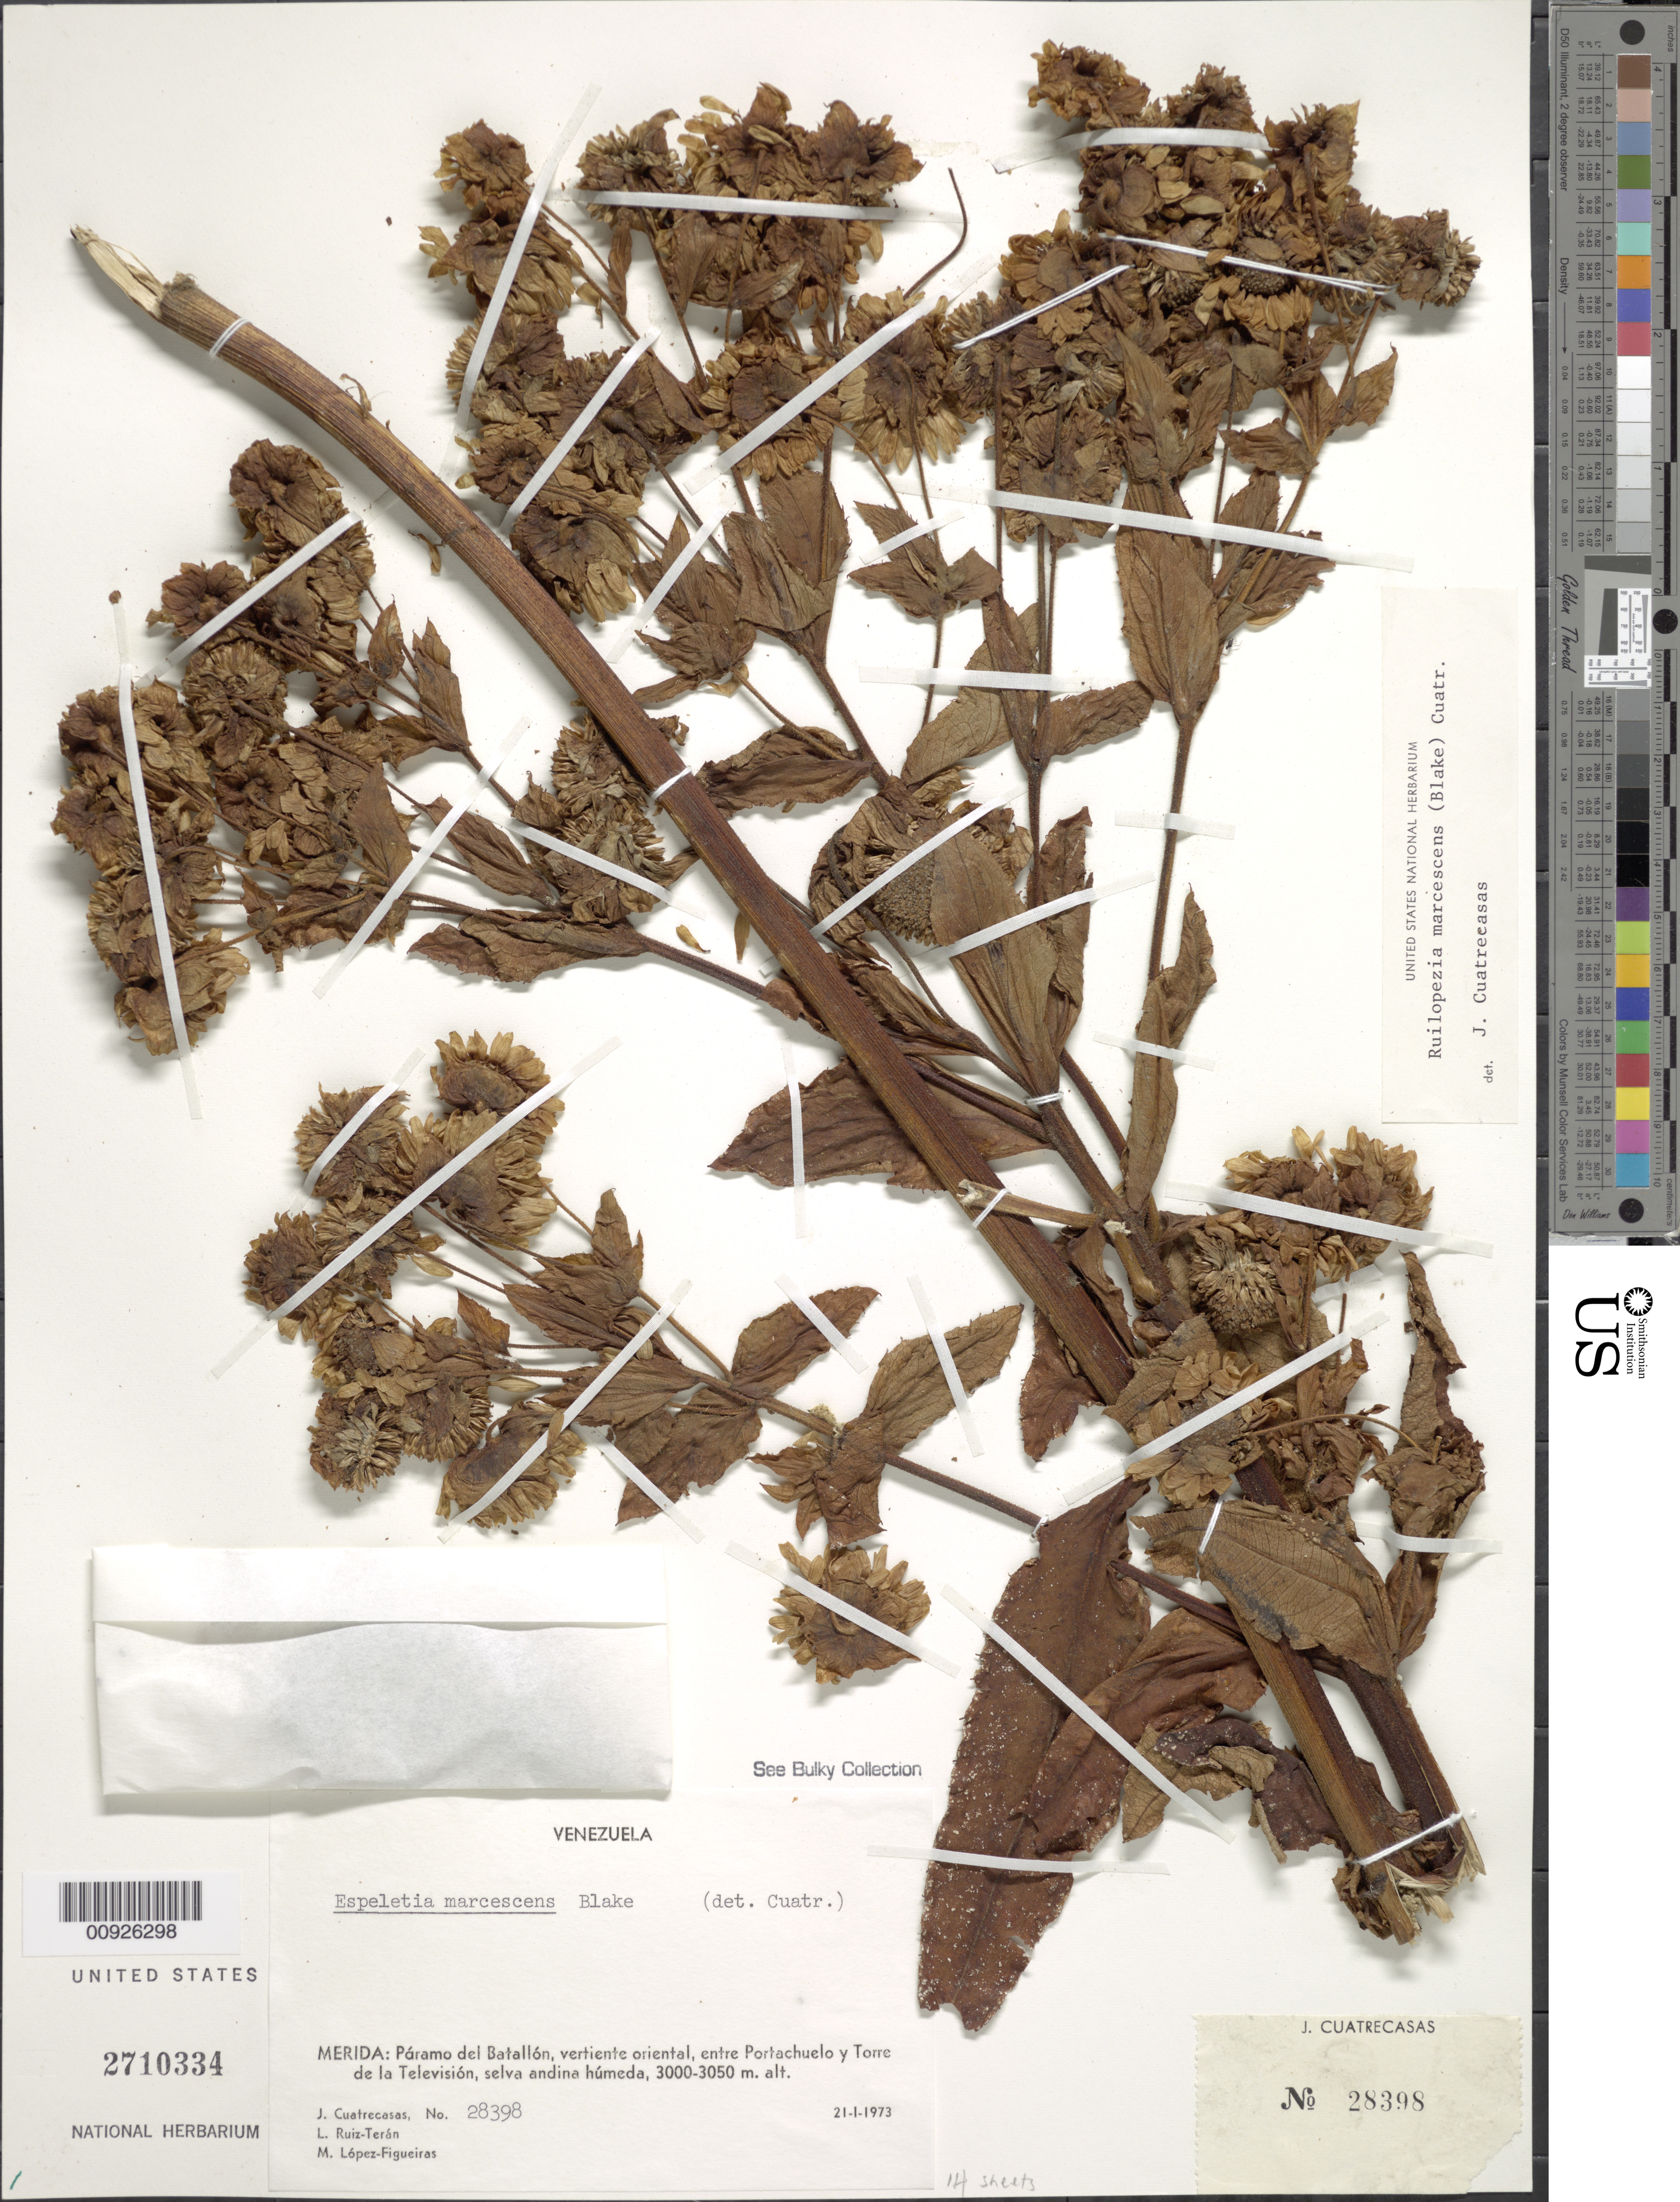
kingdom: Plantae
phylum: Tracheophyta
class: Magnoliopsida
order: Asterales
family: Asteraceae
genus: Ruilopezia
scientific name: Ruilopezia marcescens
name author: (S.F. Blake) Cuatrec.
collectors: J. Cuatrecasas, L. E. Ruíz-Terán & M. López Figueiras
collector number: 28398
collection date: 1973-01-21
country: Venezuela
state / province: Mérida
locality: Paramo del Batallón. Vertiente oriental, entre Portachuelo y Torre de la Televisión.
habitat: Selva andina húmeda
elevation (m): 3000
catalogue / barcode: US 2710334